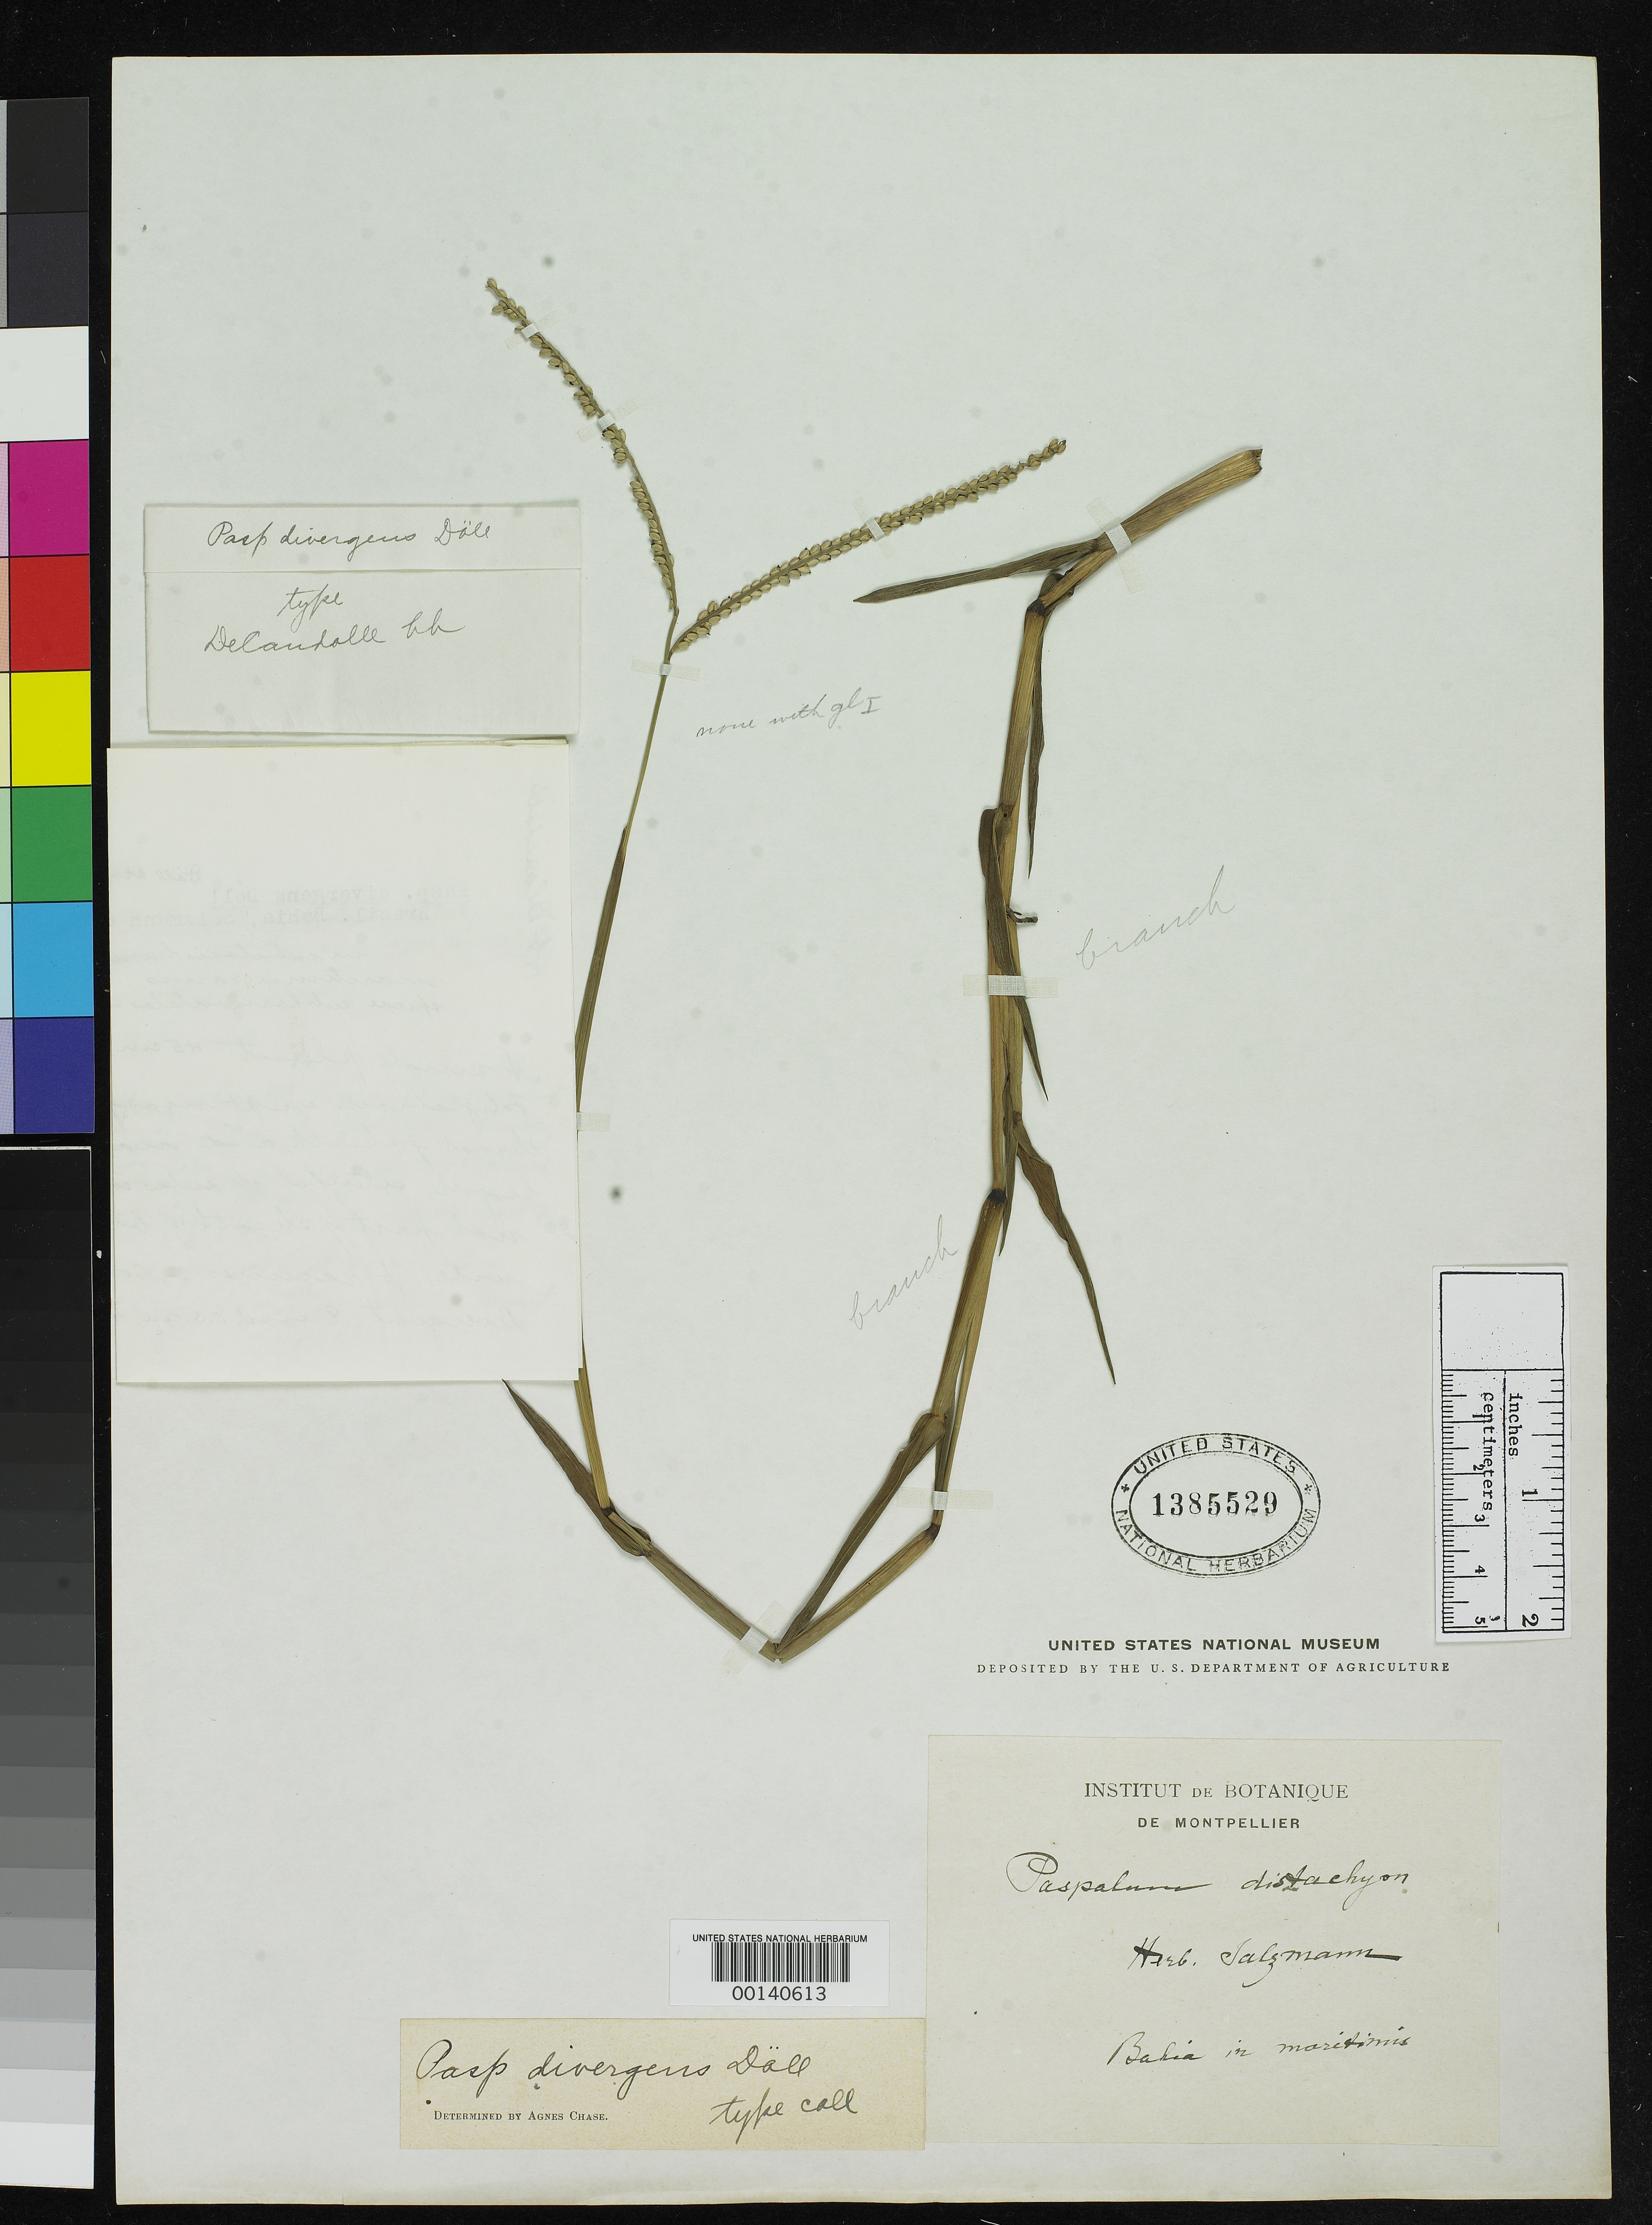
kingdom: Plantae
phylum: Tracheophyta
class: Liliopsida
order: Poales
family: Poaceae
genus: Paspalum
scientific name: Paspalum divergens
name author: Döll in Mart.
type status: Type Fragment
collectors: P. Salzmann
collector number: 667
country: Brazil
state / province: Bahia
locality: Near Salvador.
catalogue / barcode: US 1385529